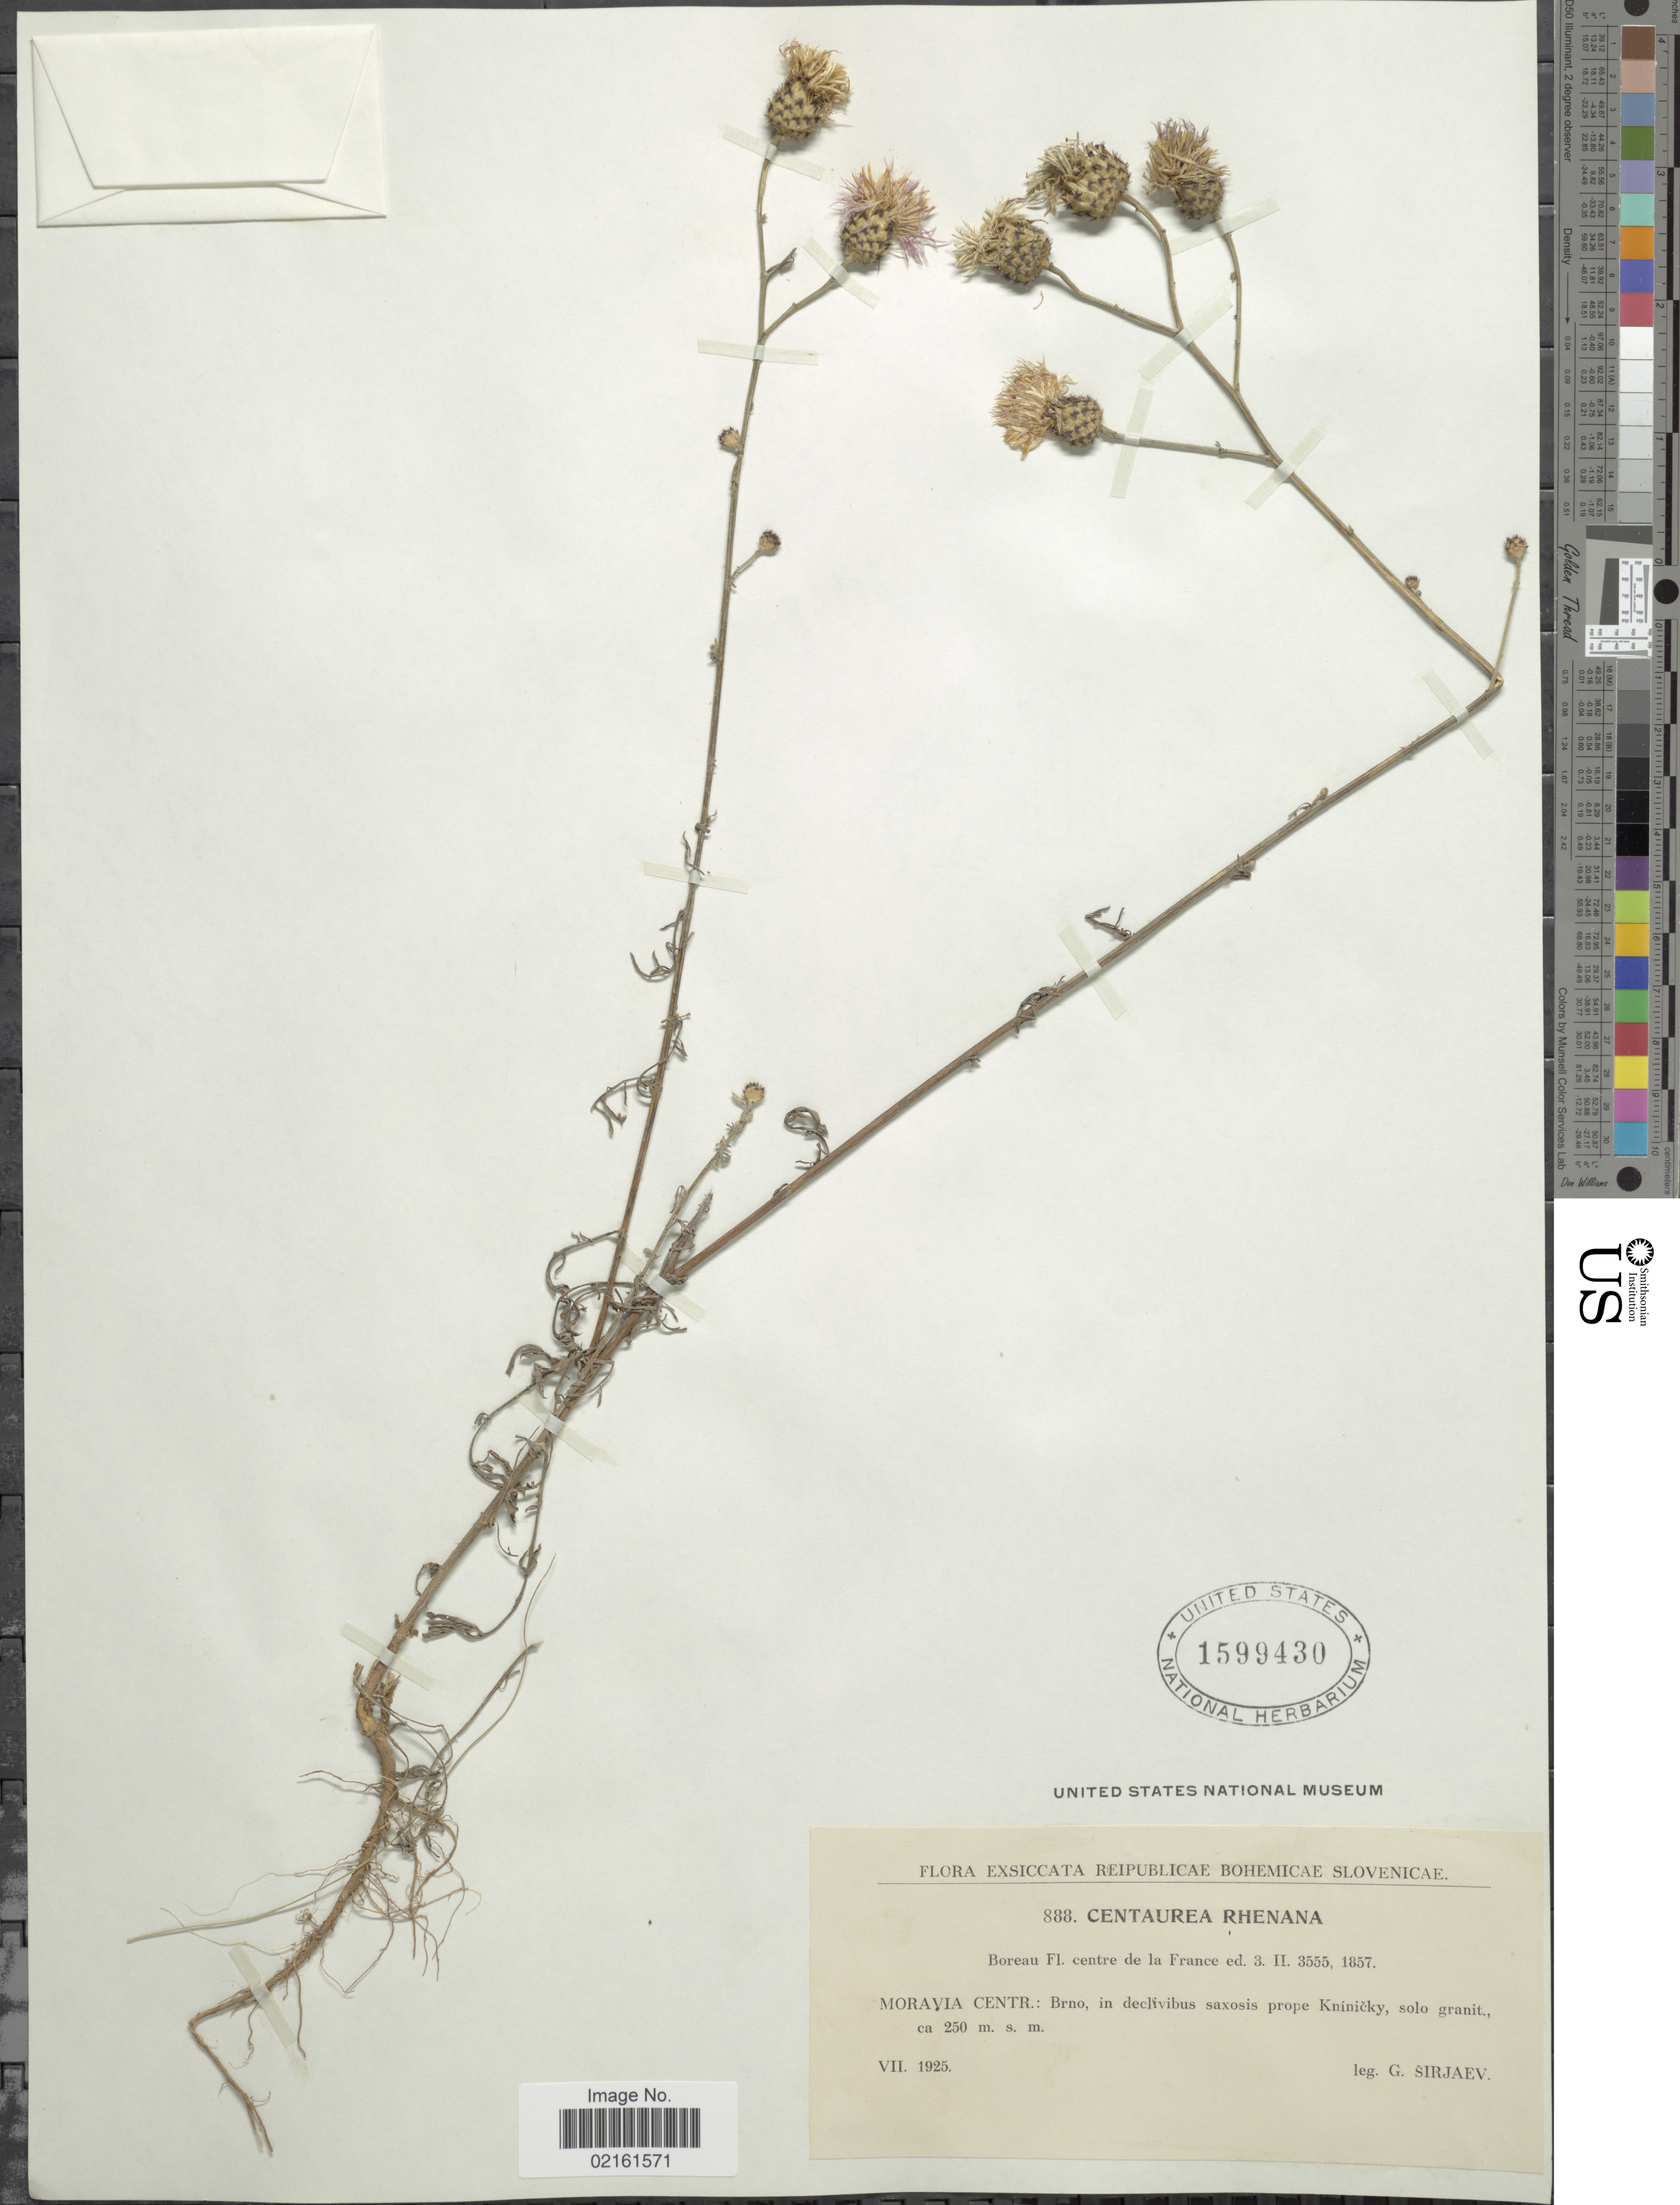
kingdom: Plantae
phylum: Tracheophyta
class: Magnoliopsida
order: Asterales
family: Asteraceae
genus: Centaurea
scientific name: Centaurea stoebe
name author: L.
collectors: G. Širjaev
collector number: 888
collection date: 1925-07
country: Slovakia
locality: Reipublicae Bohemicae Slovenicae. Moravia Centr.: Brno, in declivibus saxosis prope Knínicky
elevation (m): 250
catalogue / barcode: US 1599430